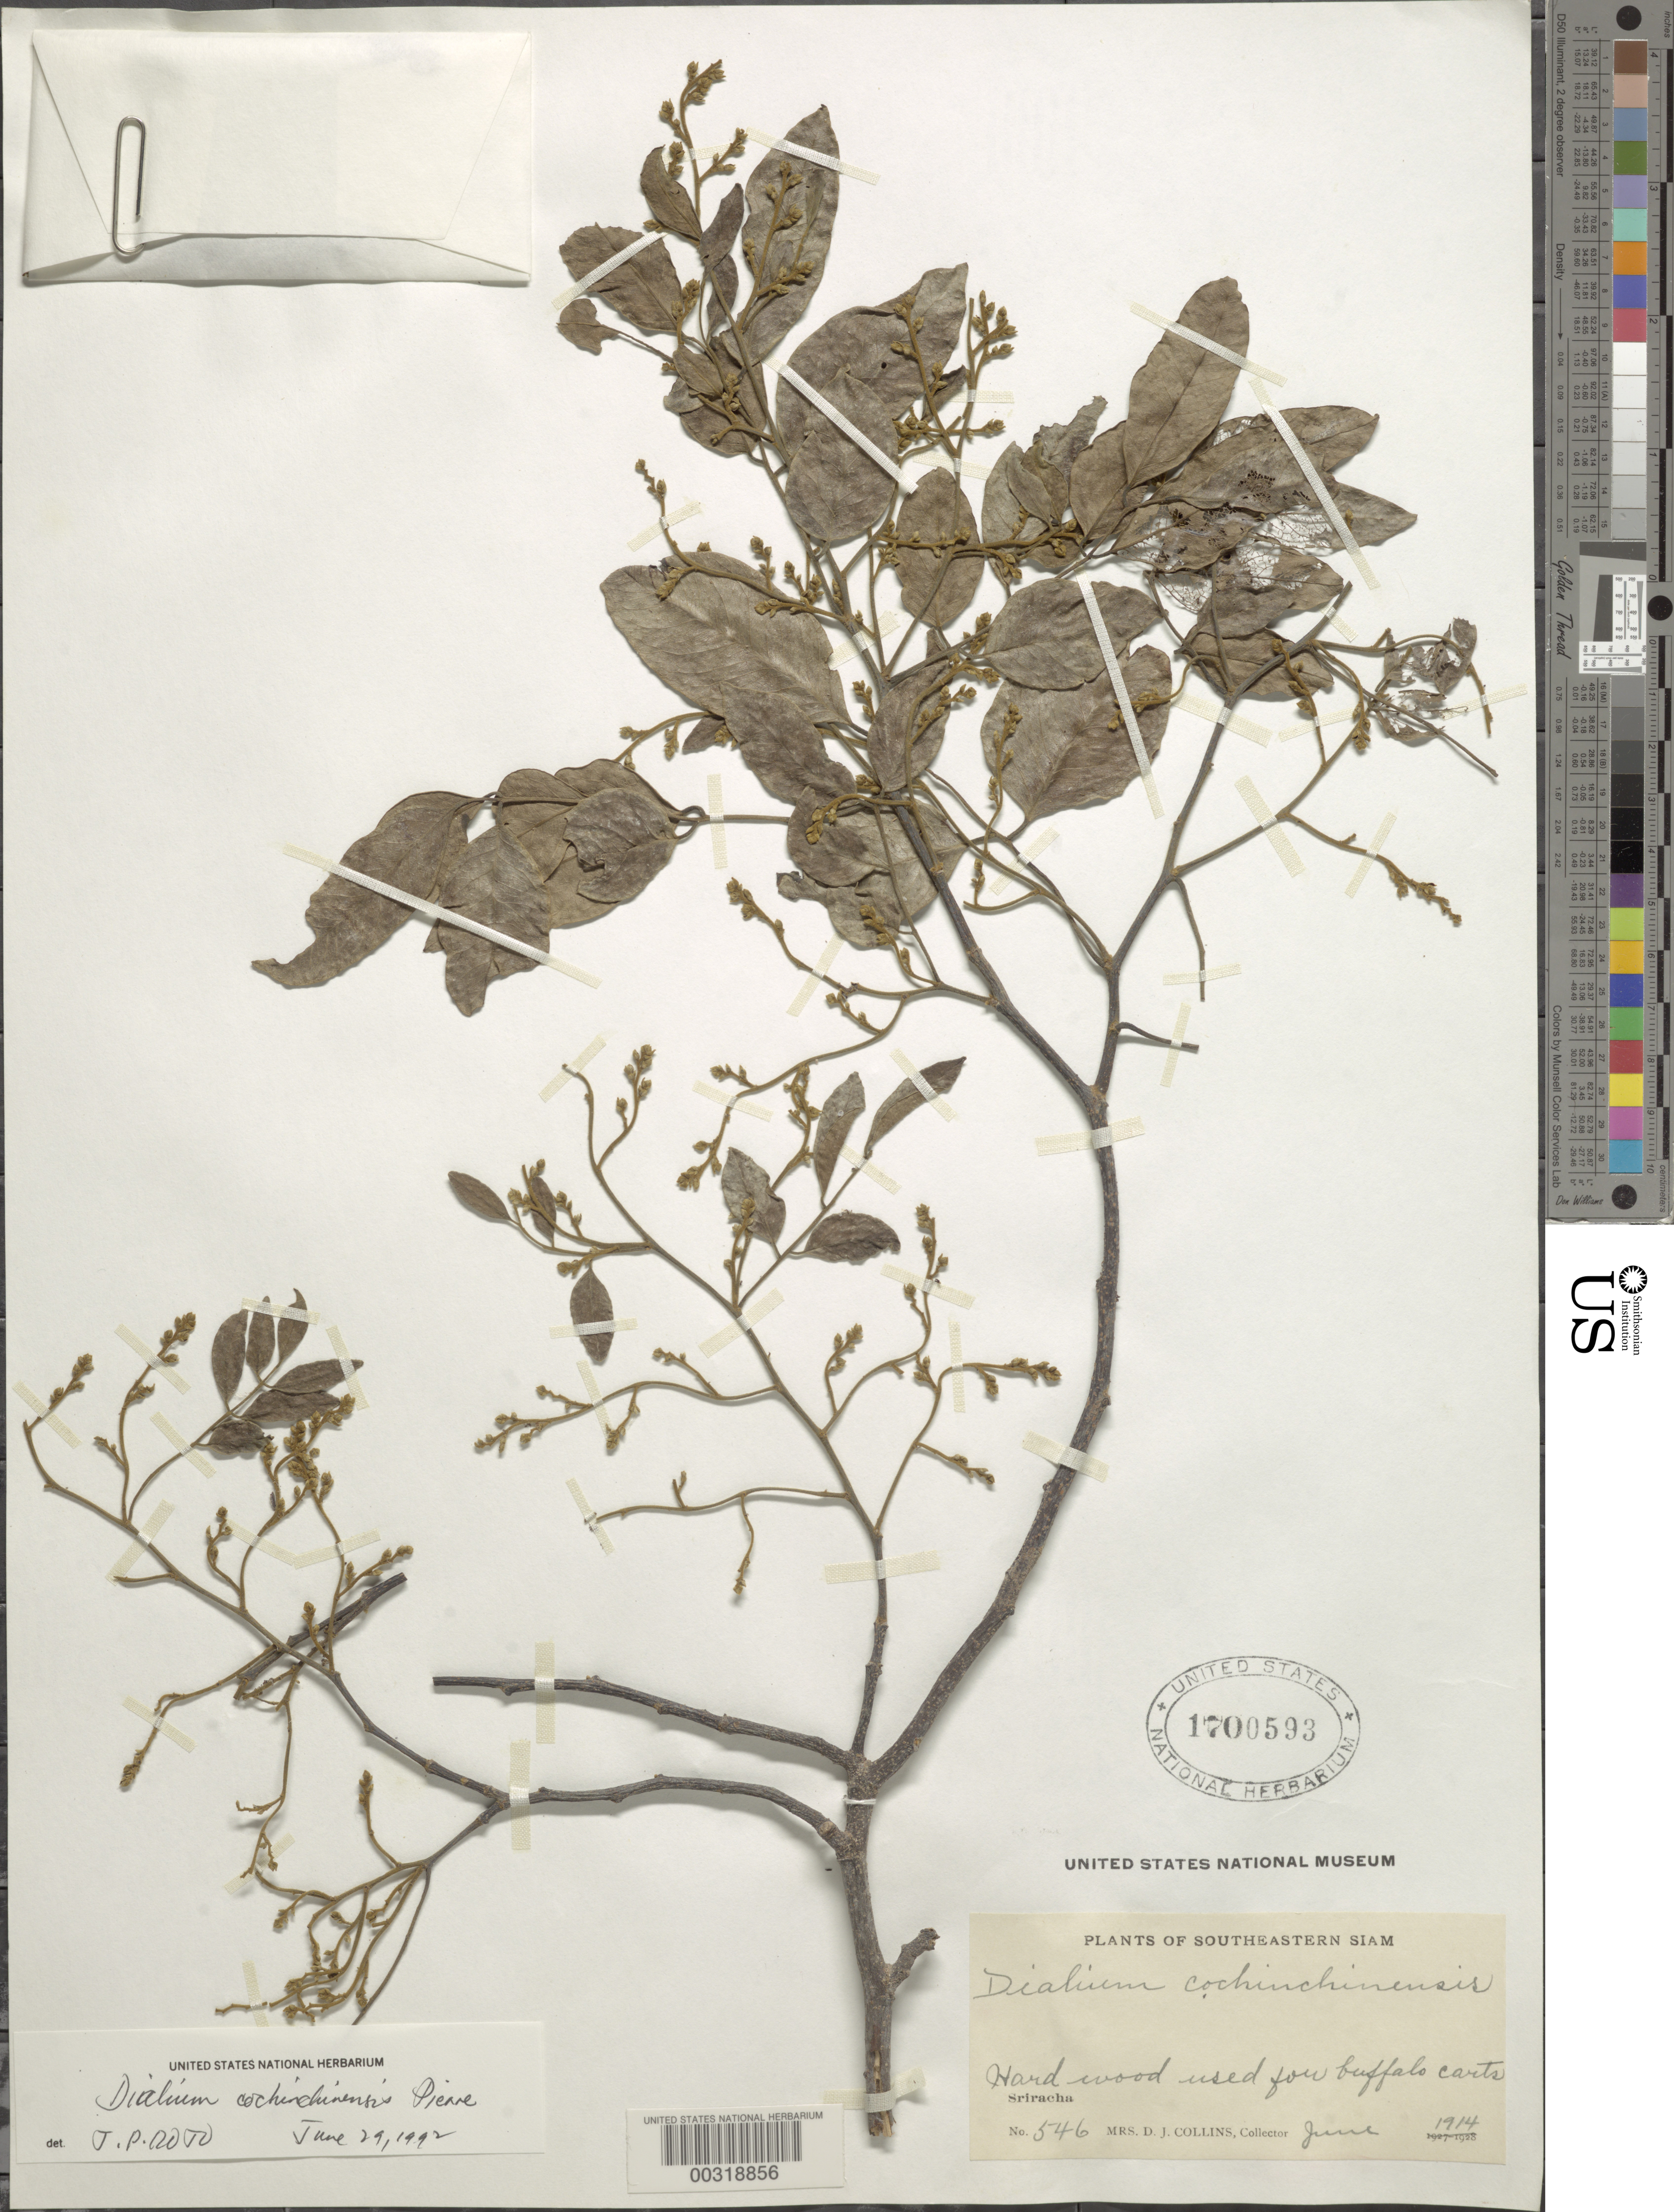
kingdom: Plantae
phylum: Tracheophyta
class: Magnoliopsida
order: Fabales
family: Fabaceae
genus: Dialium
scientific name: Dialium cochinchinense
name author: Pierre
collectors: Mrs. D. J. Collins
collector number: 546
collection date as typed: Jun 1914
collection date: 1914-06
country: Thailand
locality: Sriracha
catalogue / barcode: US 1700593